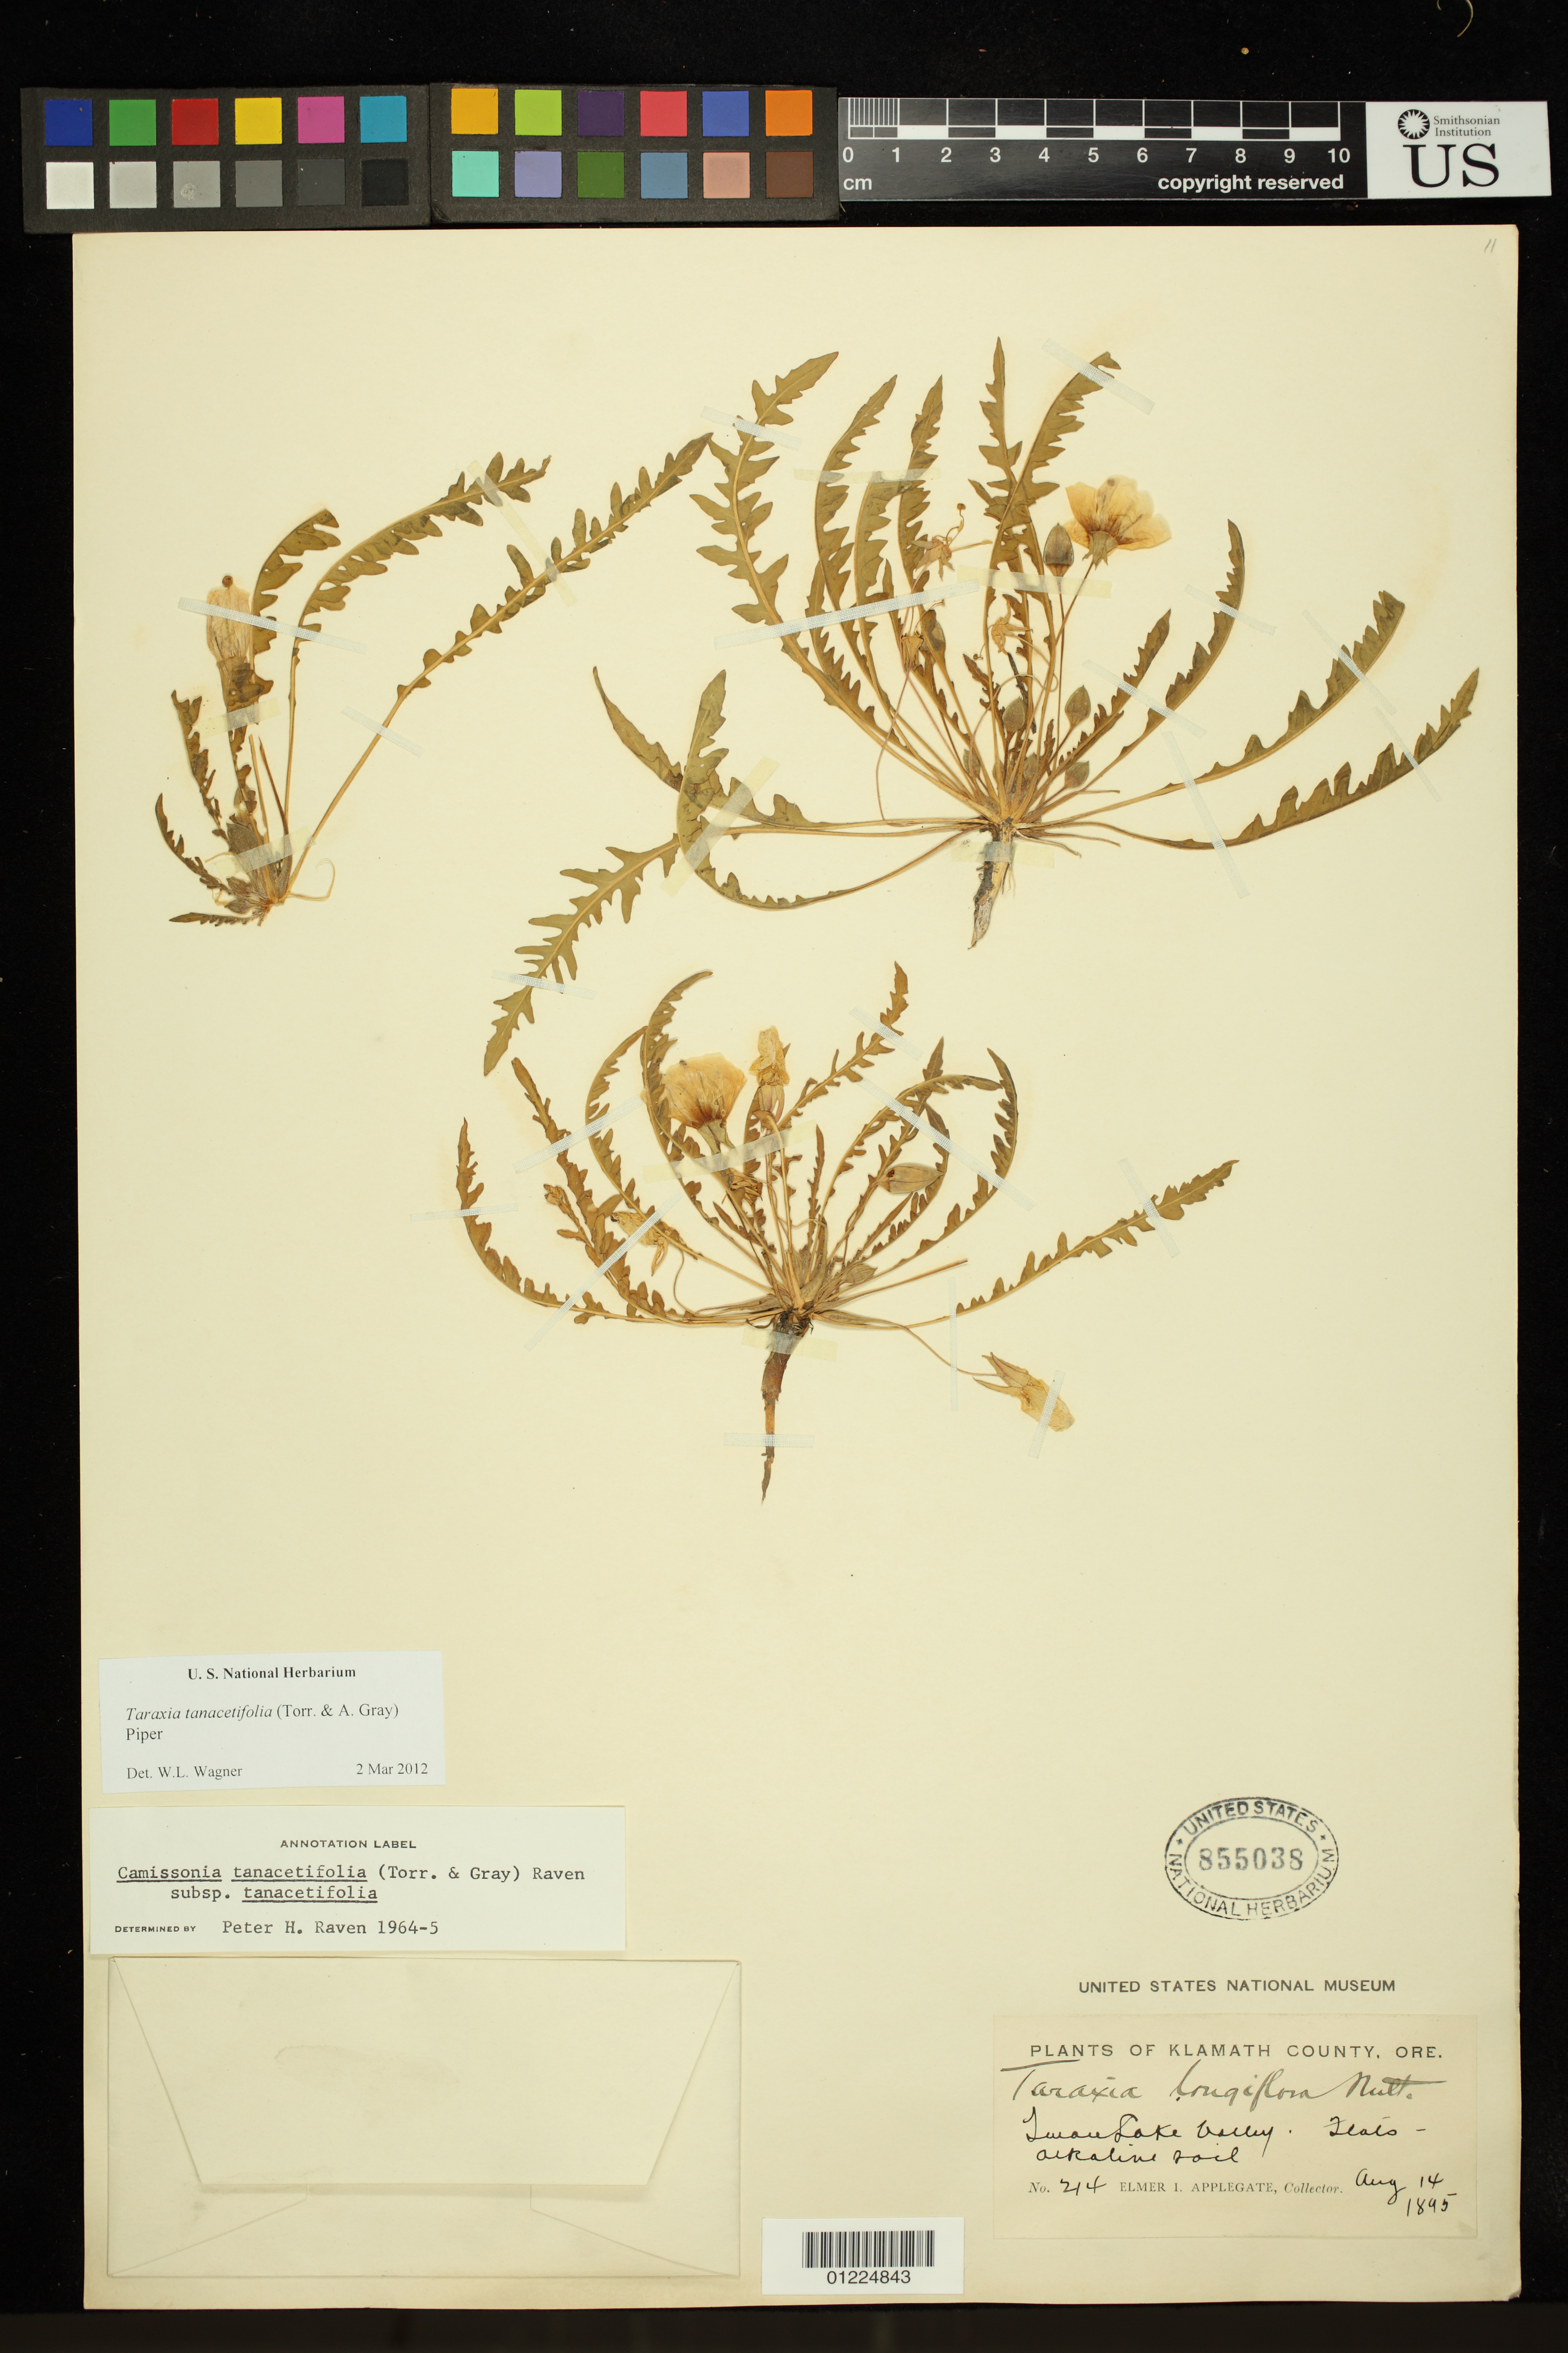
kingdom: Plantae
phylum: Tracheophyta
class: Magnoliopsida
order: Myrtales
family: Onagraceae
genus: Taraxia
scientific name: Taraxia tanacetifolia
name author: (Torr. & A. Gray) Piper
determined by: Wagner, W. L., (BOT), Smithsonian Institution - National Museum of Natural History (UNITED STATES)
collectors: E. I. Applegate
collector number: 214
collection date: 1895-08-14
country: United States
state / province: Oregon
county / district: Klamath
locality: Swan Lake Valley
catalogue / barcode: US 855038